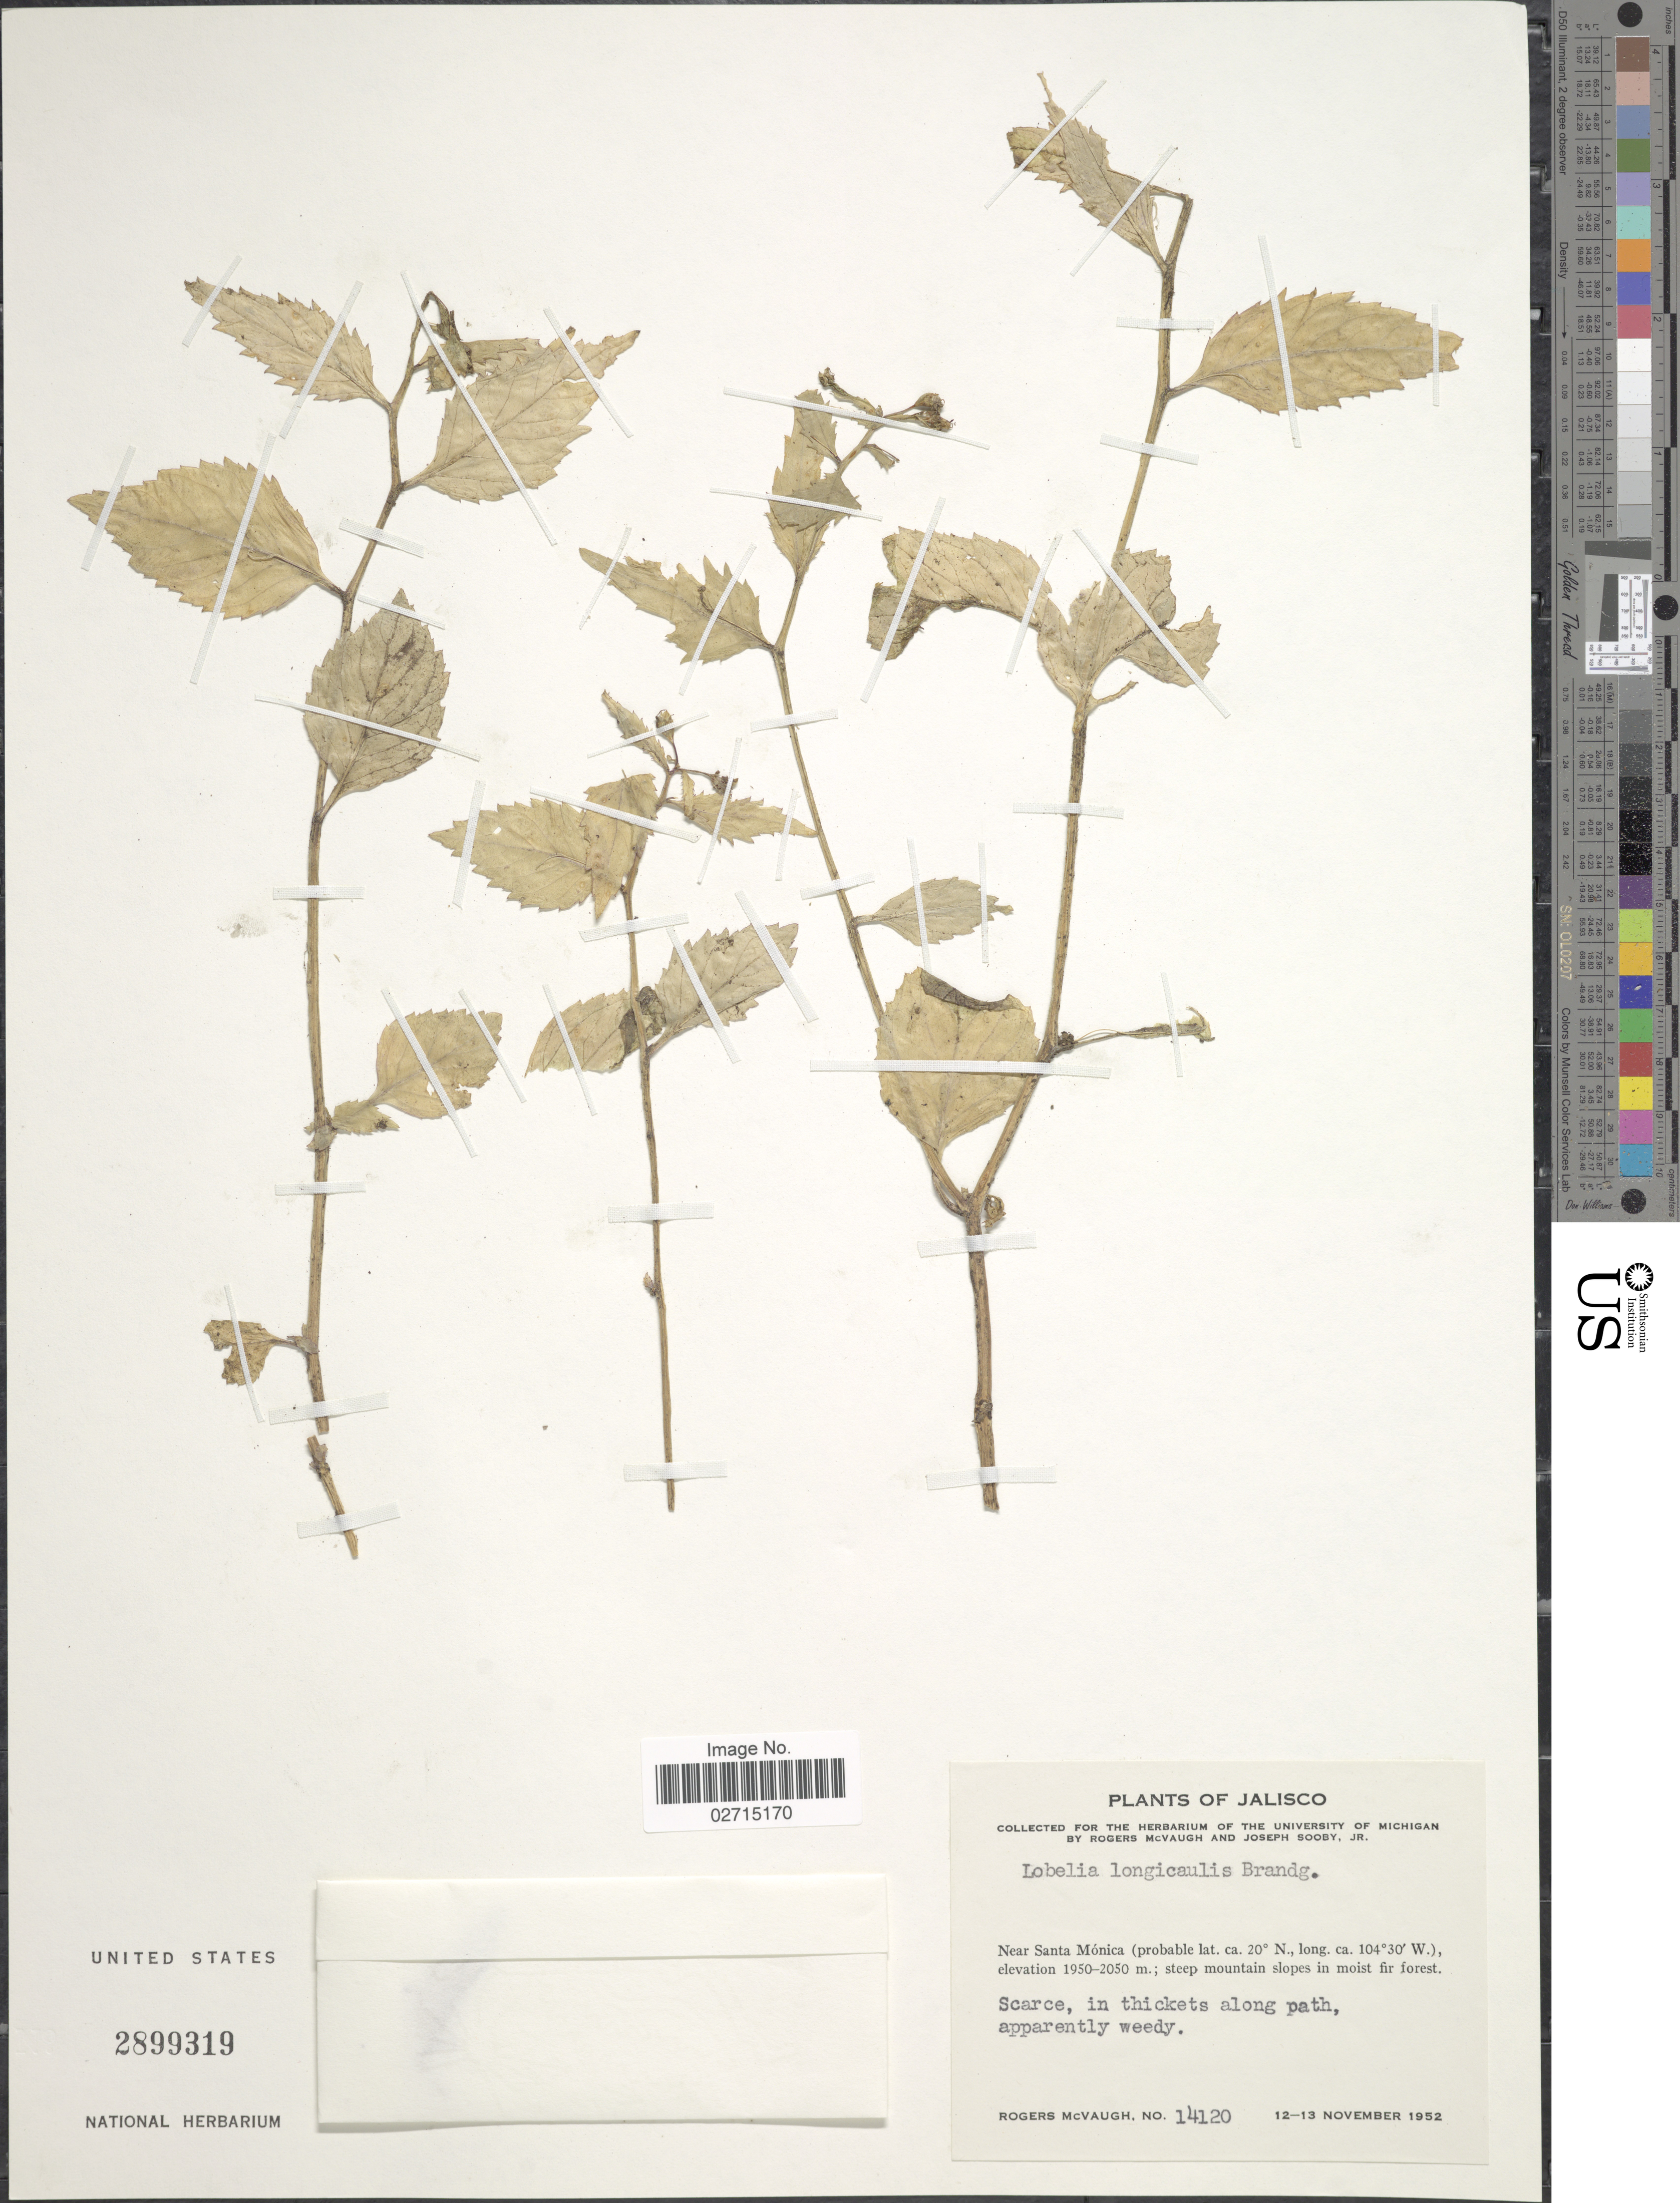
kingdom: Plantae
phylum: Tracheophyta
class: Magnoliopsida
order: Asterales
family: Campanulaceae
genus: Lobelia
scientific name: Lobelia longicaulis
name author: Brandegee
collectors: R. McVaugh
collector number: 14120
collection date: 1952-11-12/1952-11-13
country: Mexico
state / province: Jalisco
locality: Near Santa Mónica; steep mountain slopes in moist fir forest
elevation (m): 1950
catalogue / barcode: US 2899319